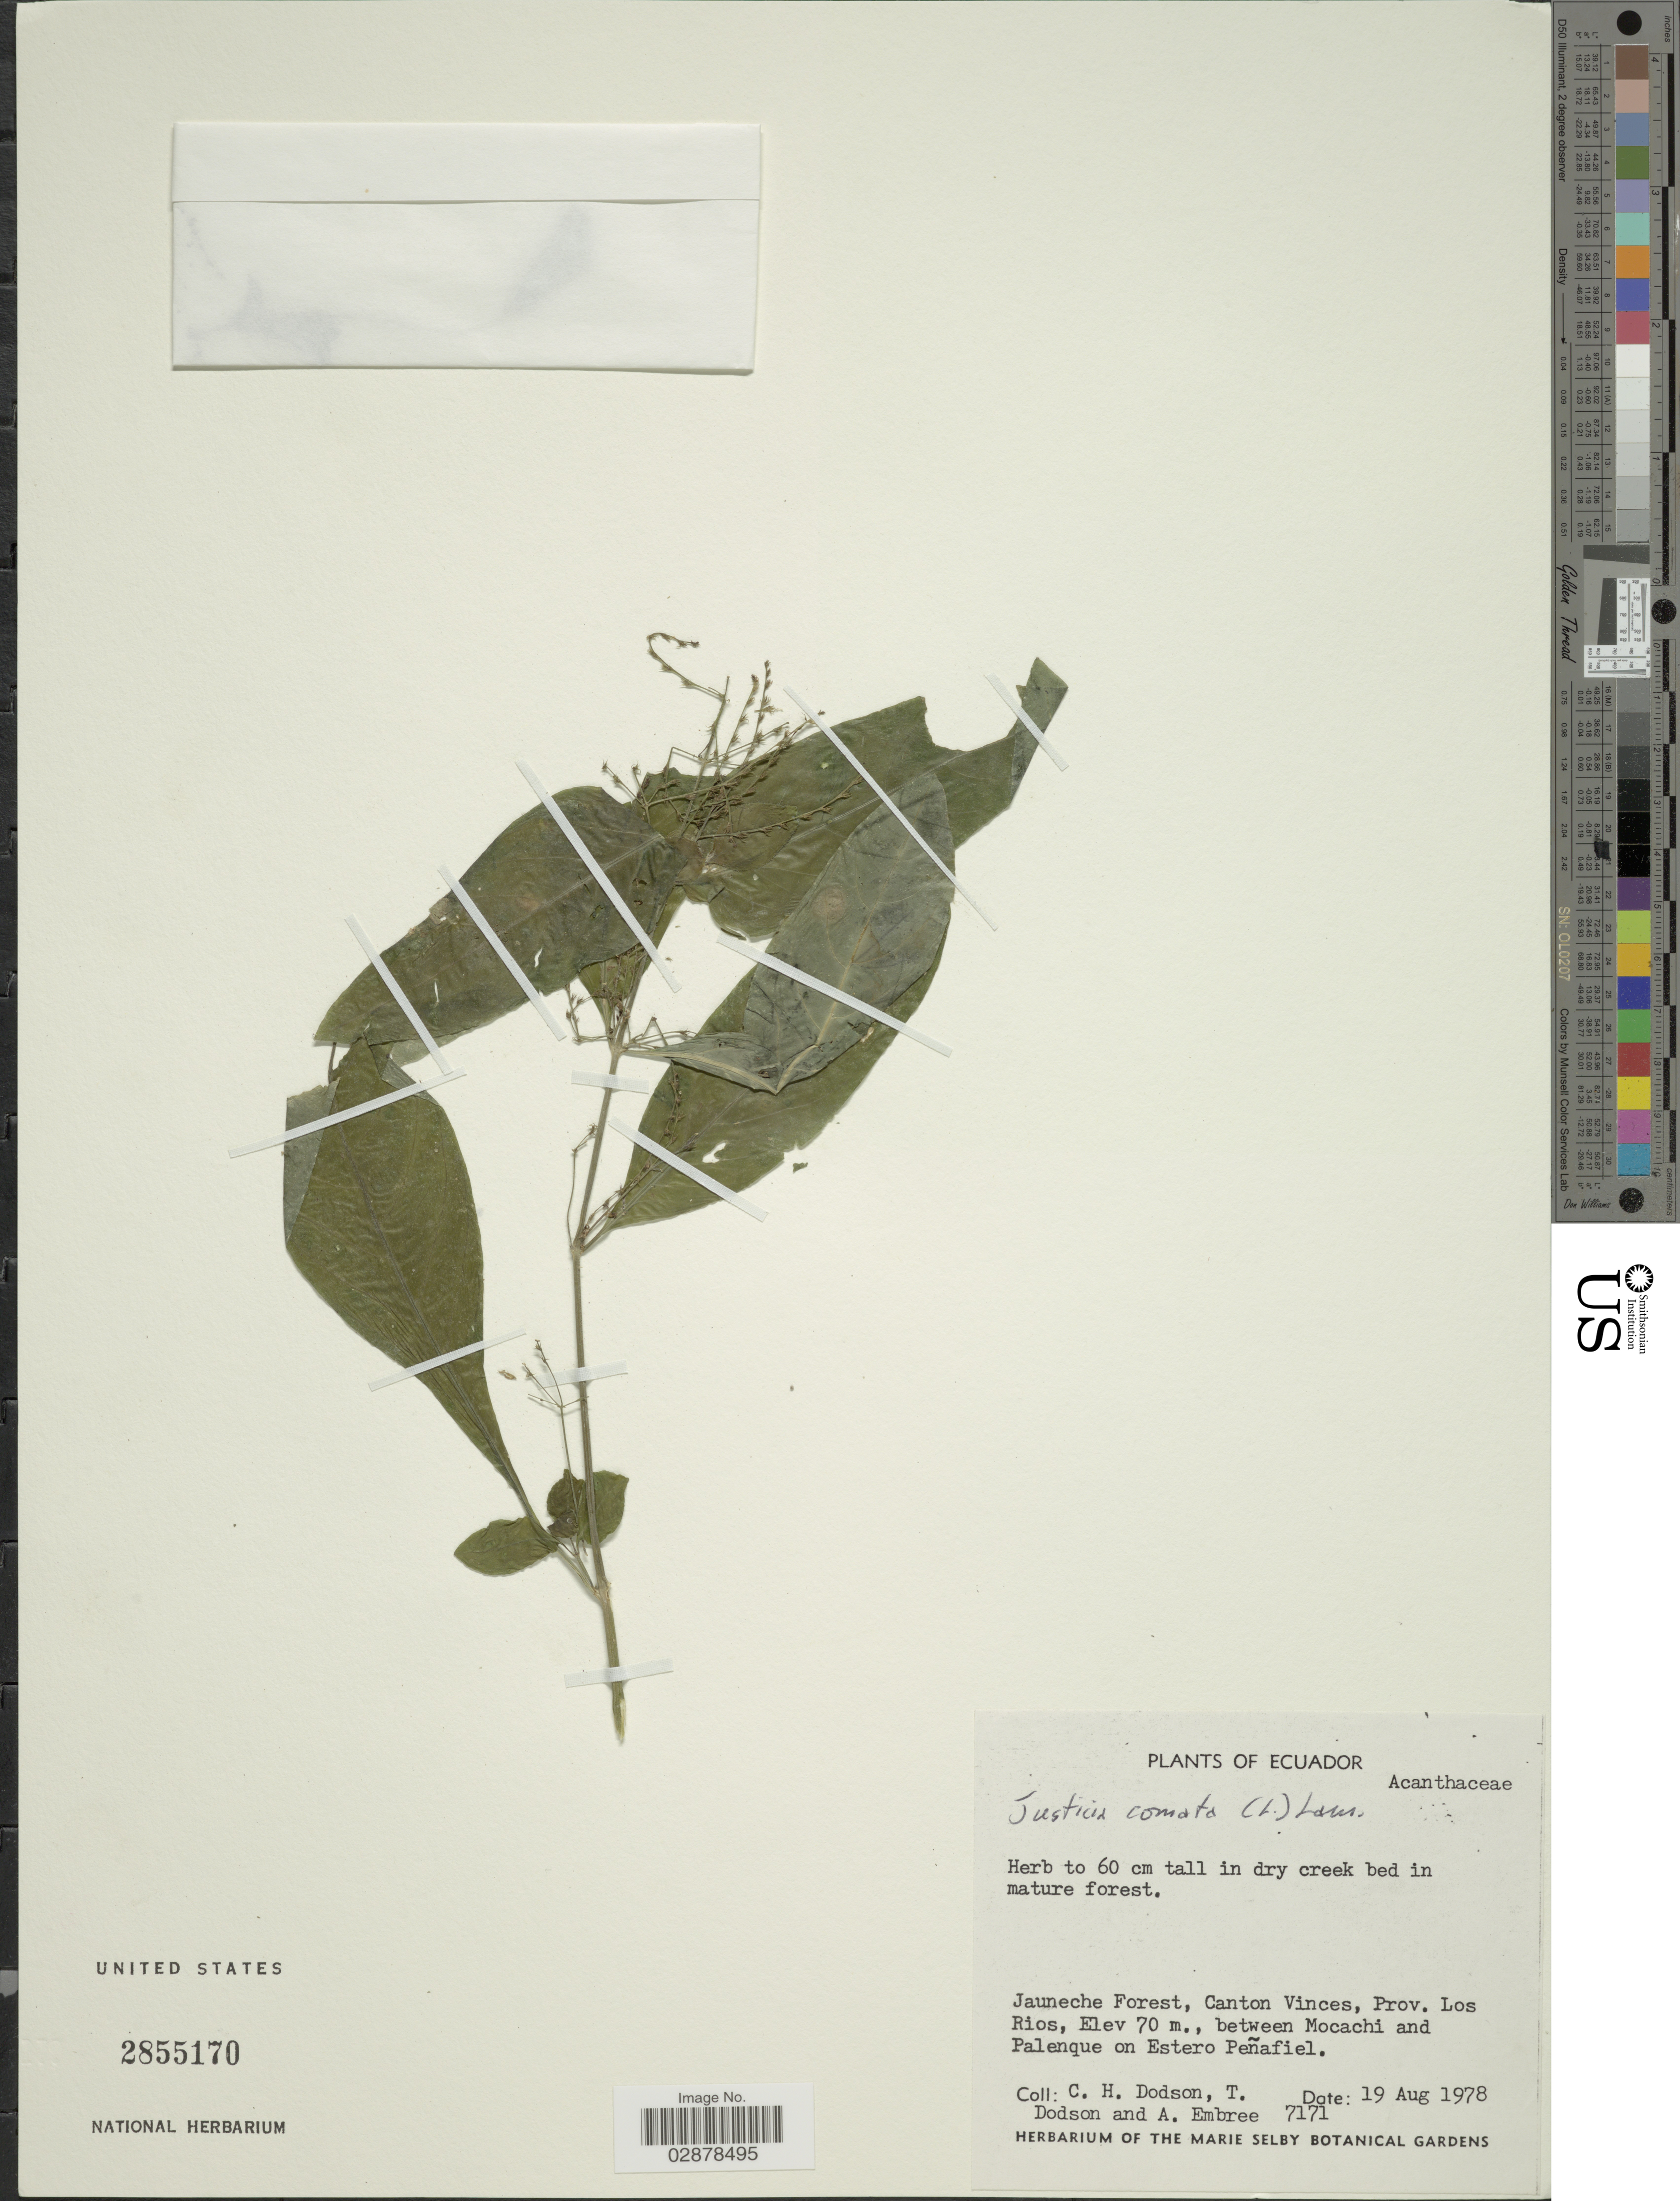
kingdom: Plantae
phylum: Tracheophyta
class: Magnoliopsida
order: Lamiales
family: Acanthaceae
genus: Justicia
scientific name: Justicia comata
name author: (L.) Lam.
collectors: C. H. Dodson, T. Dodson & A. Embree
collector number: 7171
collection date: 1978-08-19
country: Ecuador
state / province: Los Ríos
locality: Jauneche Forest, Canton Vinces, between Mocachi and Palenque on Estero Peñafiel.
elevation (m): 70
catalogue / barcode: US 2855170